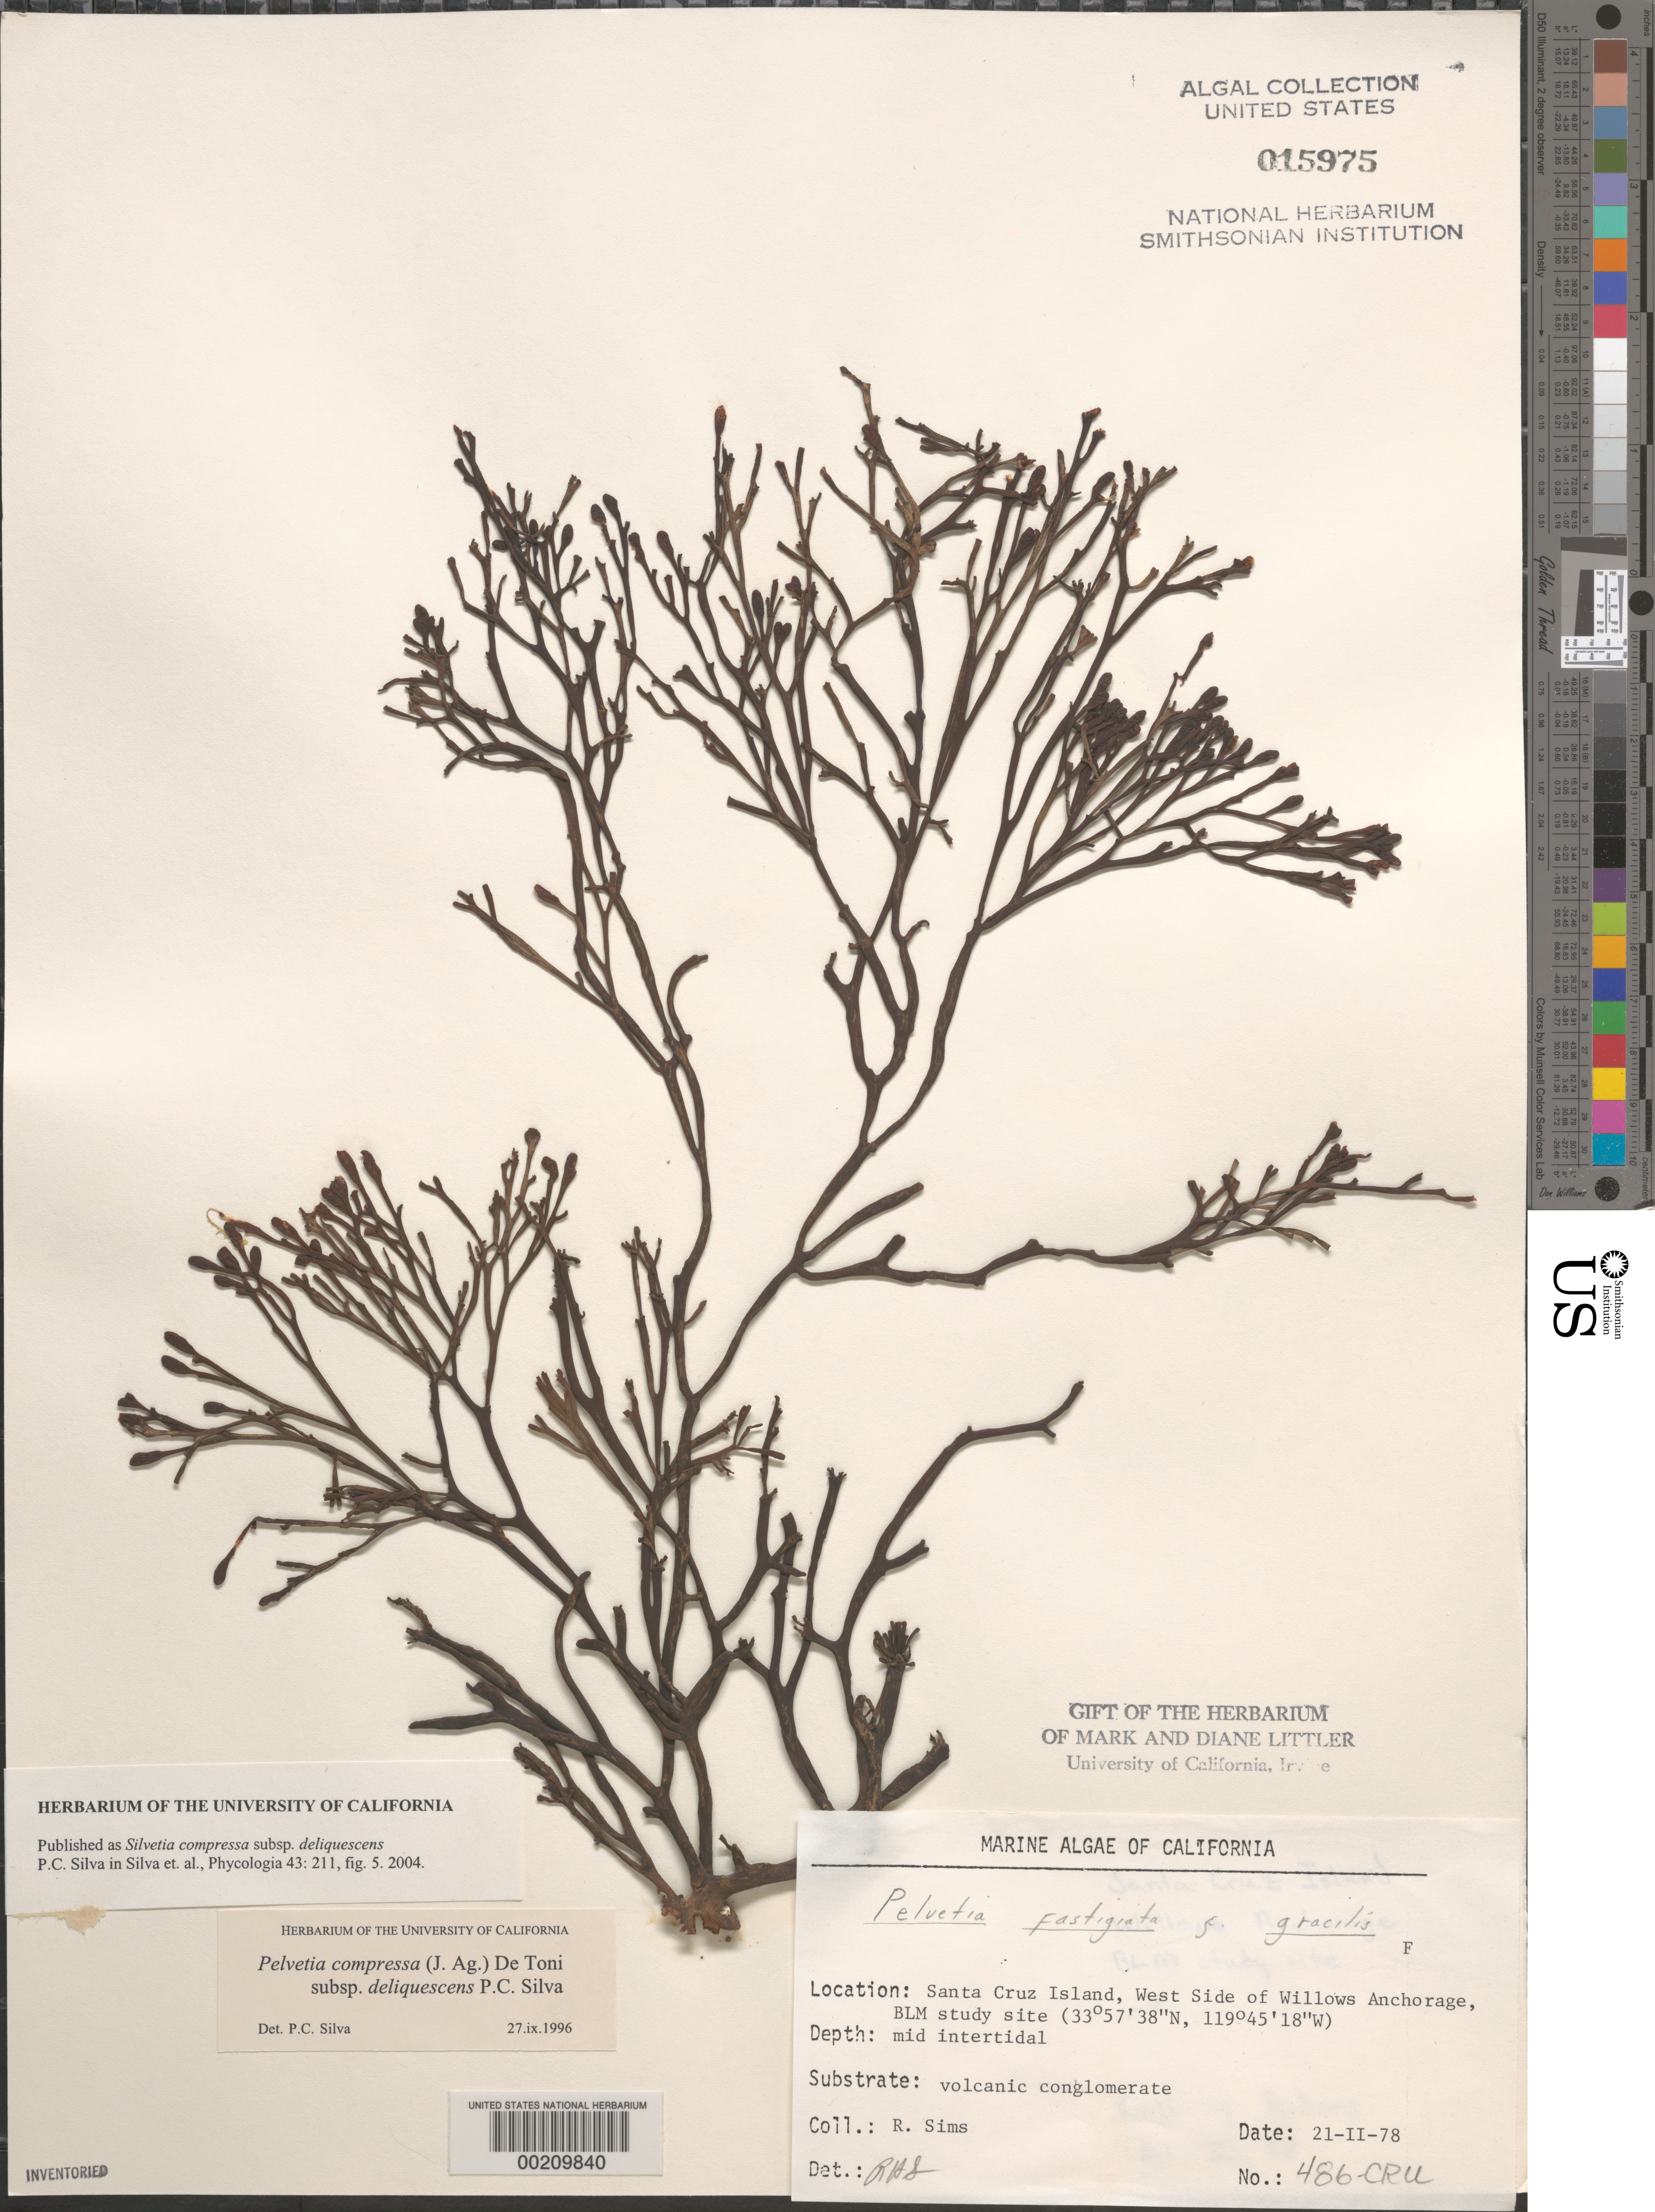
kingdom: Chromista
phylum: Ochrophyta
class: Phaeophyceae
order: Fucales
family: Fucaceae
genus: Silvetia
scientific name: Silvetia compressa subsp. deliquescens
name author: P.C. Silva in P.C. Silva et al.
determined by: Silva, P. C.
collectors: R. H. Sims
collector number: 486-CRU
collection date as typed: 21 Feb 1978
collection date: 1978-02-21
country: United States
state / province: California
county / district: Santa Barbara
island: Santa Cruz Island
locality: Willows Anchorage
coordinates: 33 57'43"N, 119 45'16"W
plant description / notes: BLM-SOCALBIGHT Rocky Intertidal Survey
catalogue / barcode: US 15975